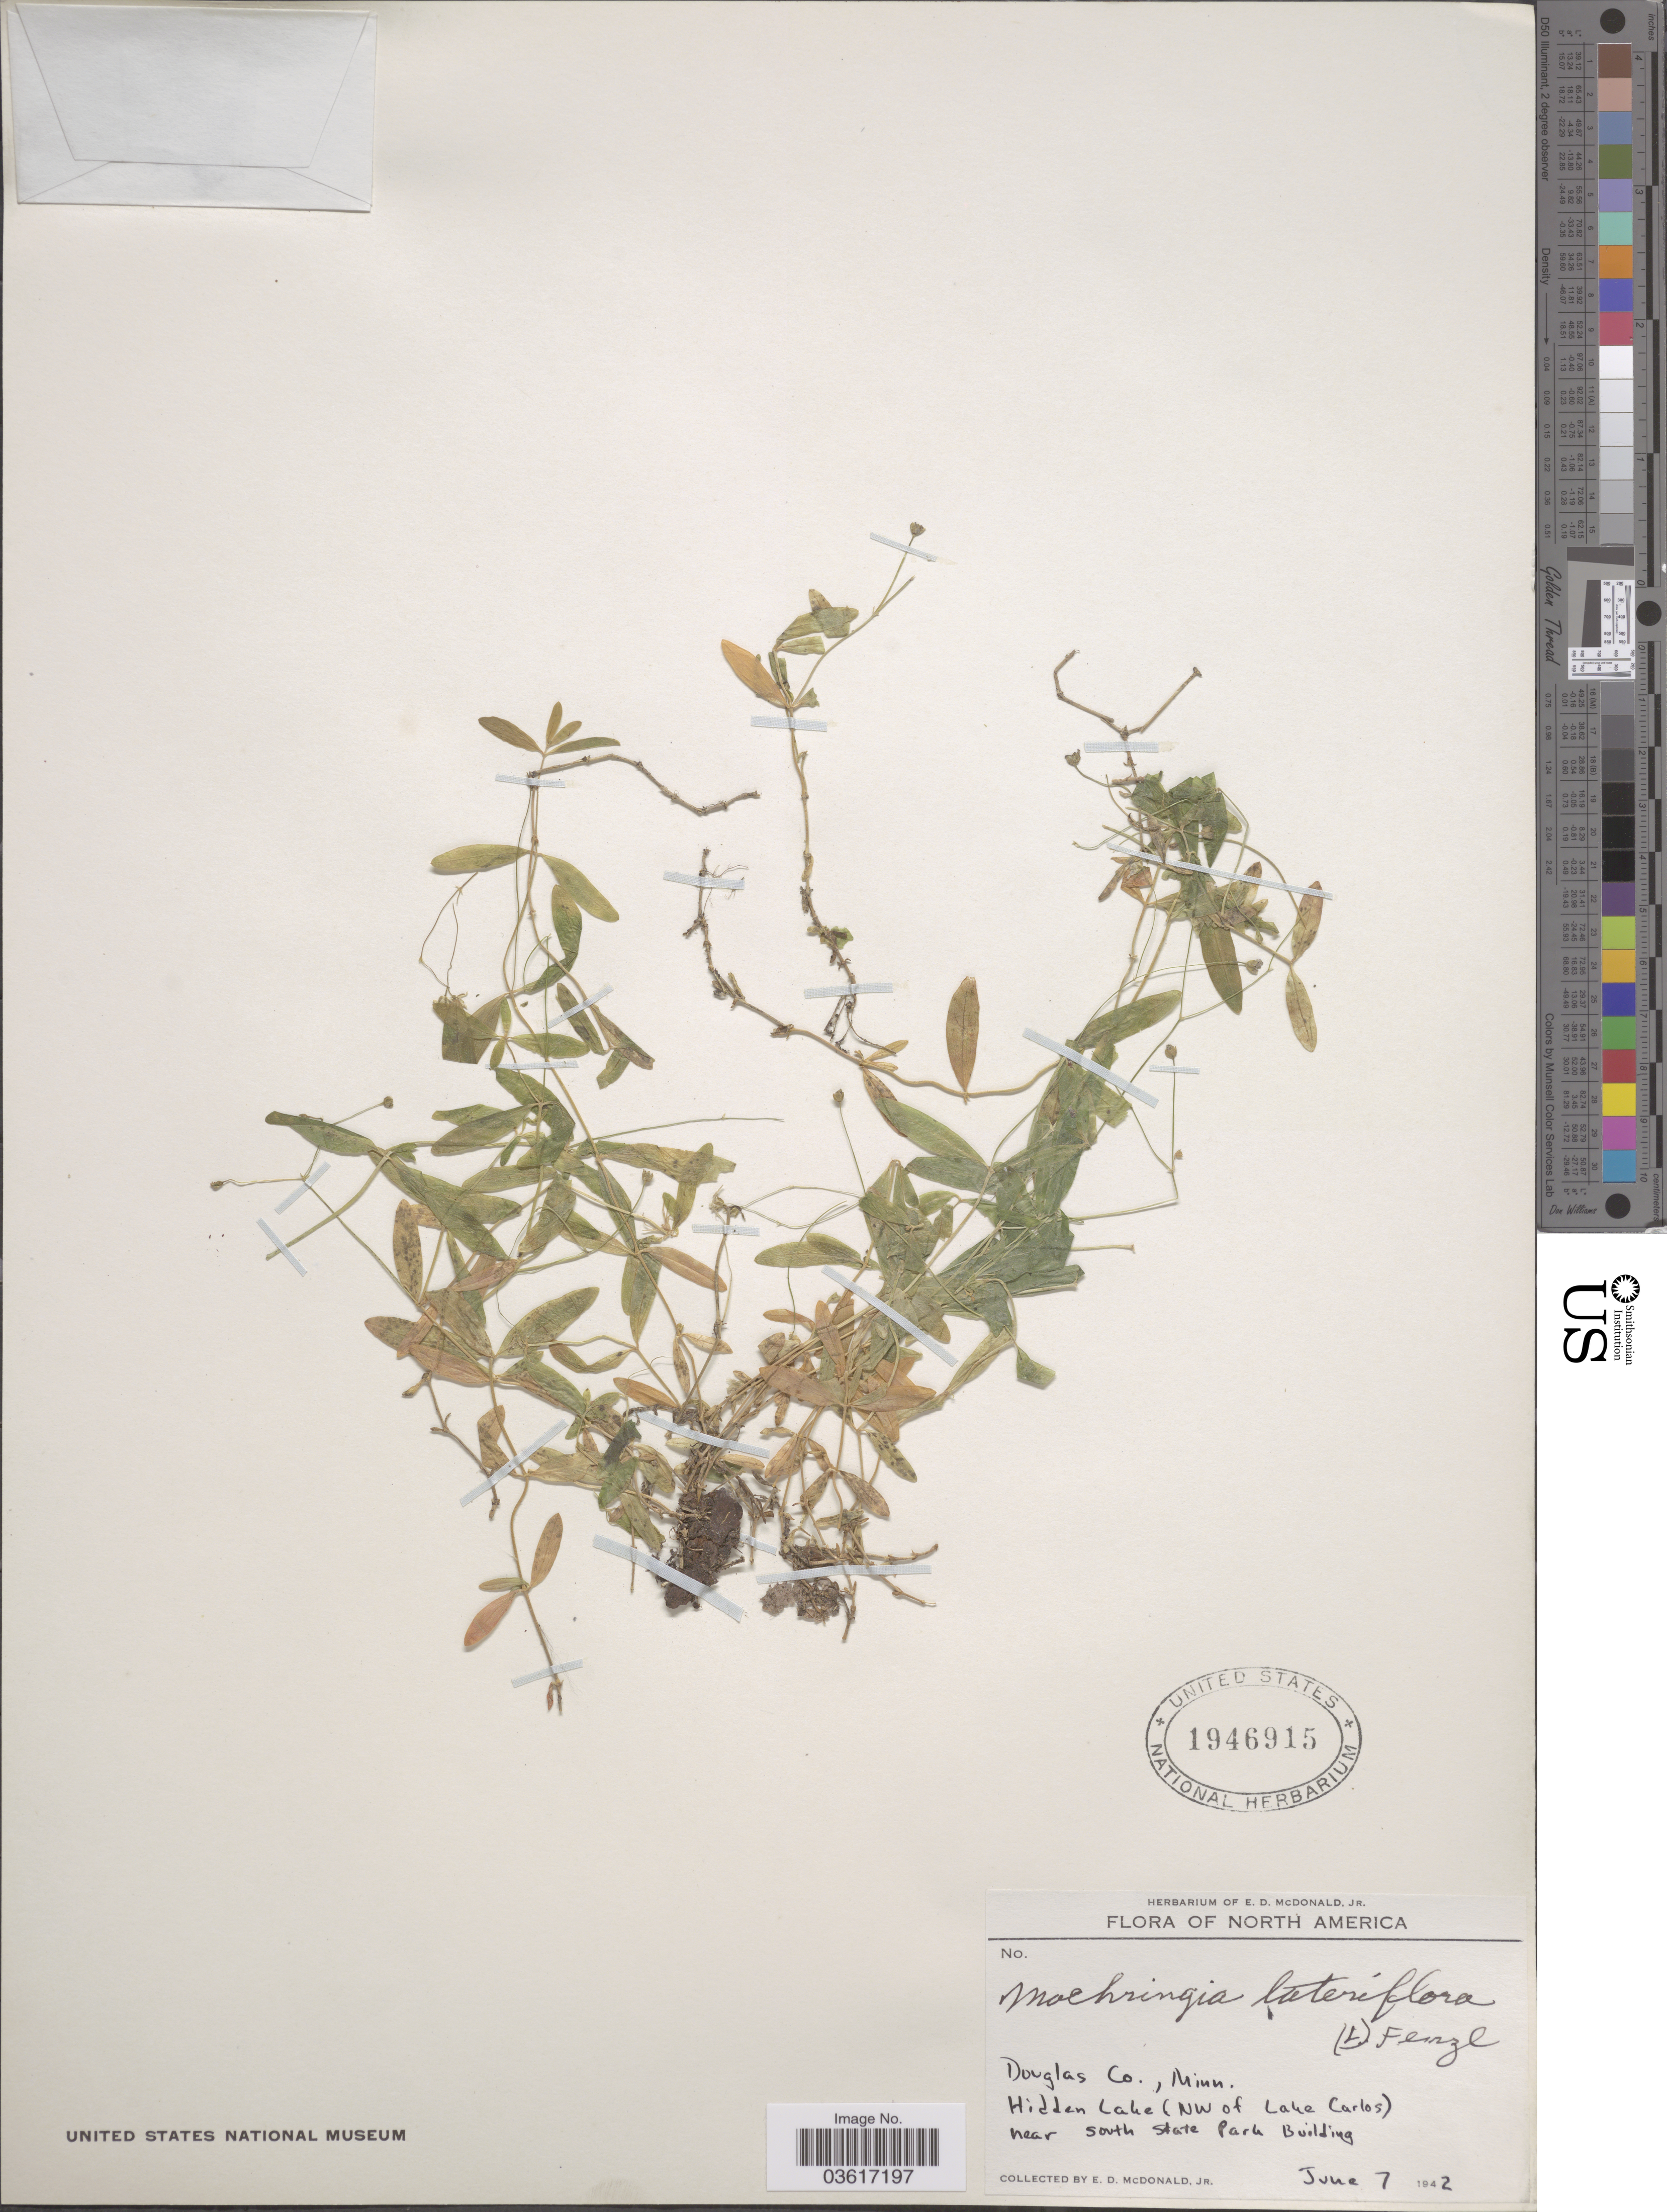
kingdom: Plantae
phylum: Tracheophyta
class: Magnoliopsida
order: Caryophyllales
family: Caryophyllaceae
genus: Moehringia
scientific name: Moehringia lateriflora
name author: (L.) Fenzl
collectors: E. D. McDonald Jr.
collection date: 1942-06-07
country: United States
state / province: Minnesota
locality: Douglas Co. Hidden Lake (NW of Lake Carlos) near south State Park Building.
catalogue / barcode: US 1946915